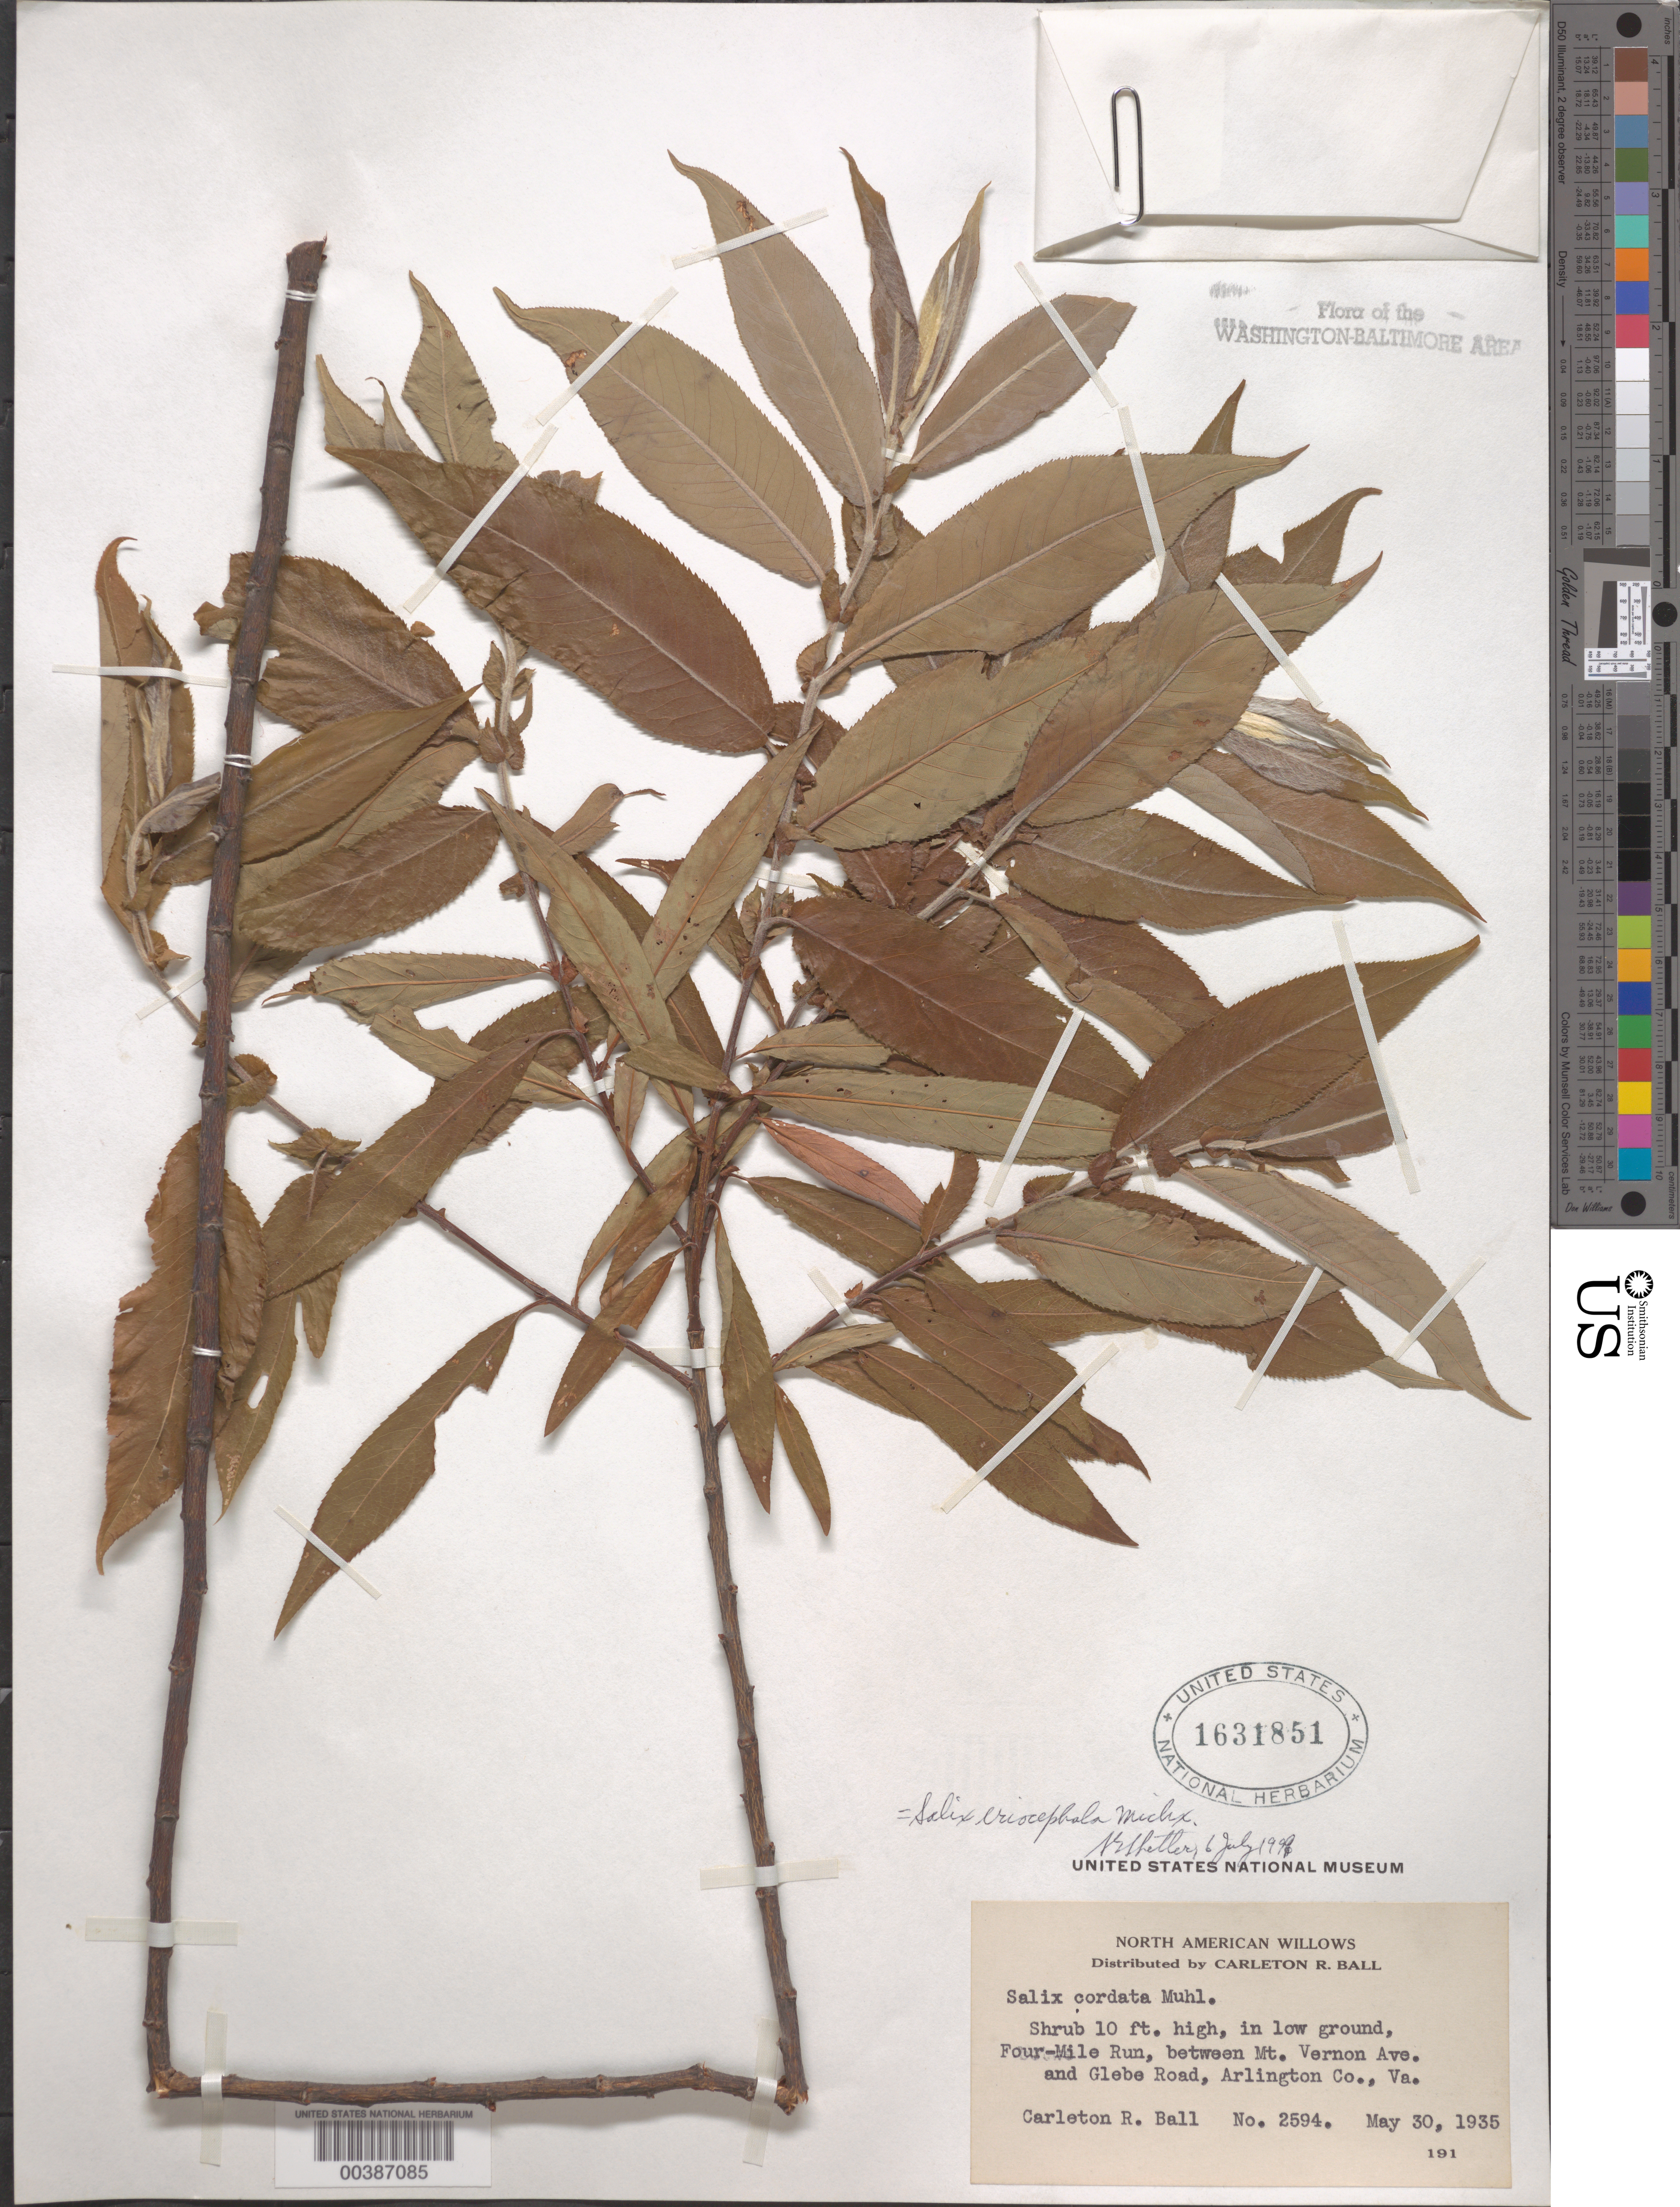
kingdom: Plantae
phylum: Tracheophyta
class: Magnoliopsida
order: Malpighiales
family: Salicaceae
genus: Salix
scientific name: Salix eriocephala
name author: Michx.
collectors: C. R. Ball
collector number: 2594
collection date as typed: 30 May 1935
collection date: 1935-05-30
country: United States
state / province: Virginia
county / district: Arlington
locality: Four Mile Run, between Mount Vernon Avenue and Glebe Road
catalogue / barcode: US 1631851